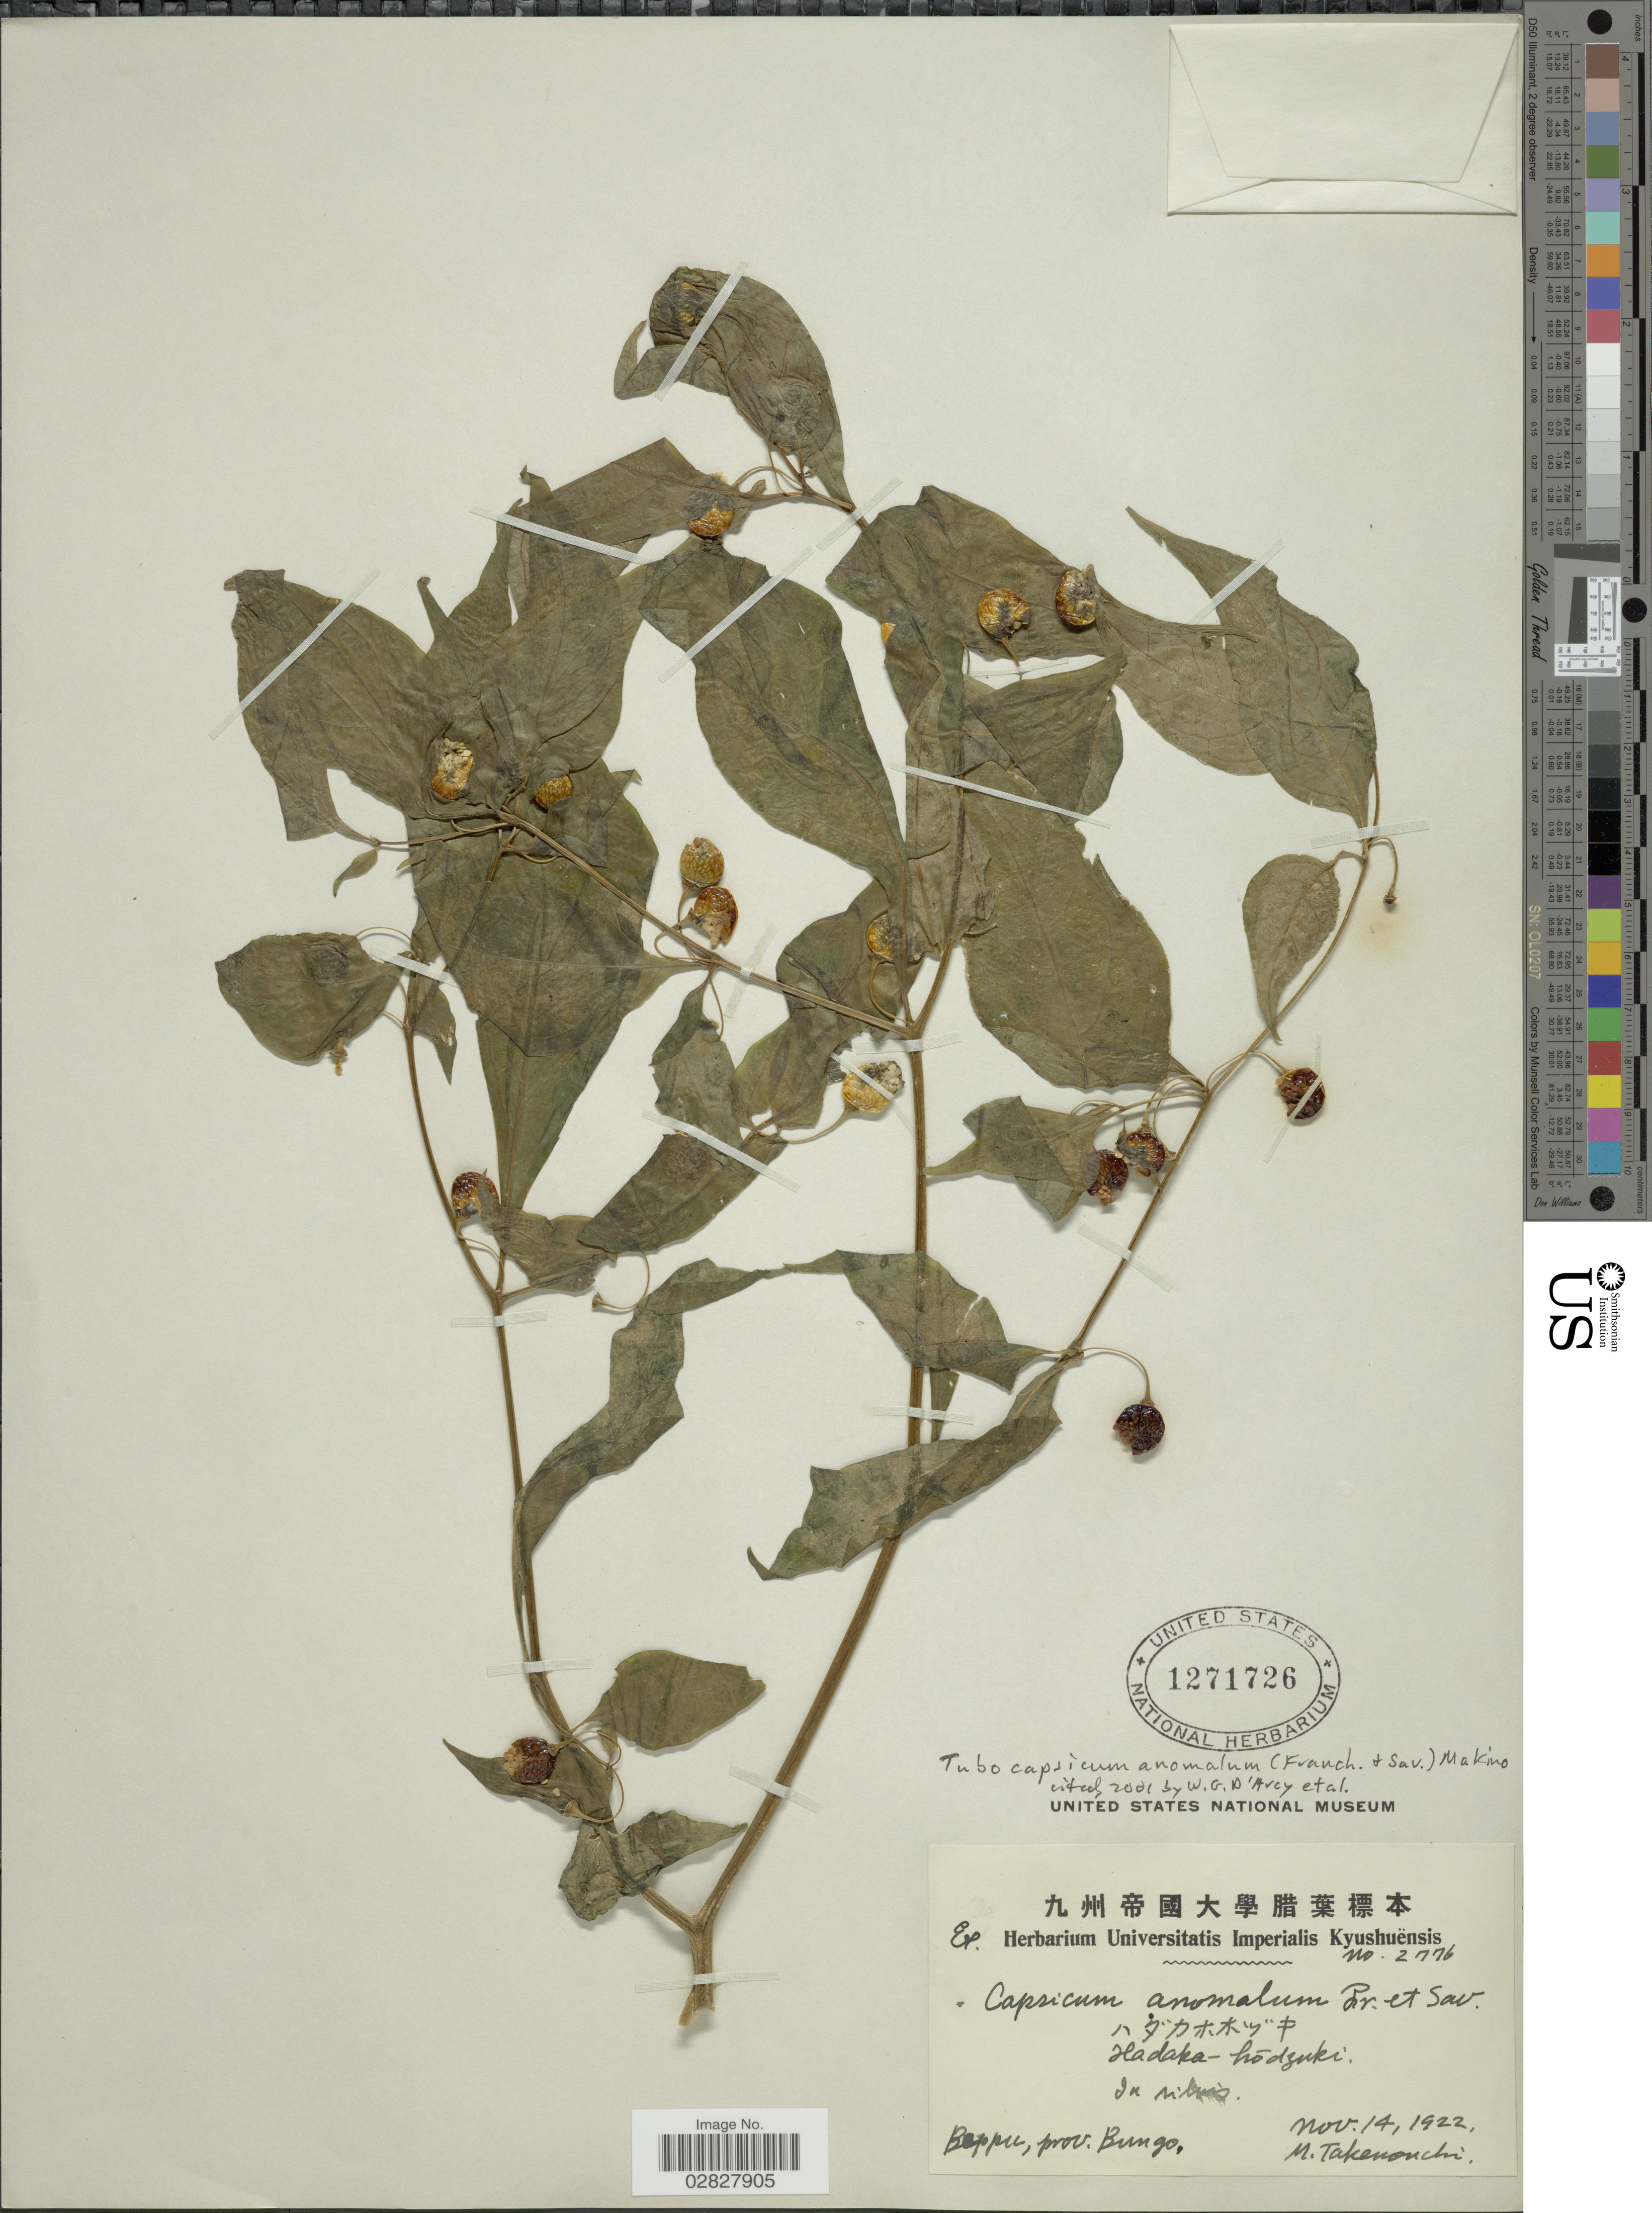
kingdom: Plantae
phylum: Tracheophyta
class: Magnoliopsida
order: Solanales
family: Solanaceae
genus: Tubocapsicum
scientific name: Tubocapsicum anomalum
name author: (Franch. & Sav.) Makino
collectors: M. Takenonchi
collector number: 2776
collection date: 1922-11-14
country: Japan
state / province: Oita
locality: Beppu, prov. Bungo.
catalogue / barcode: US 1271726